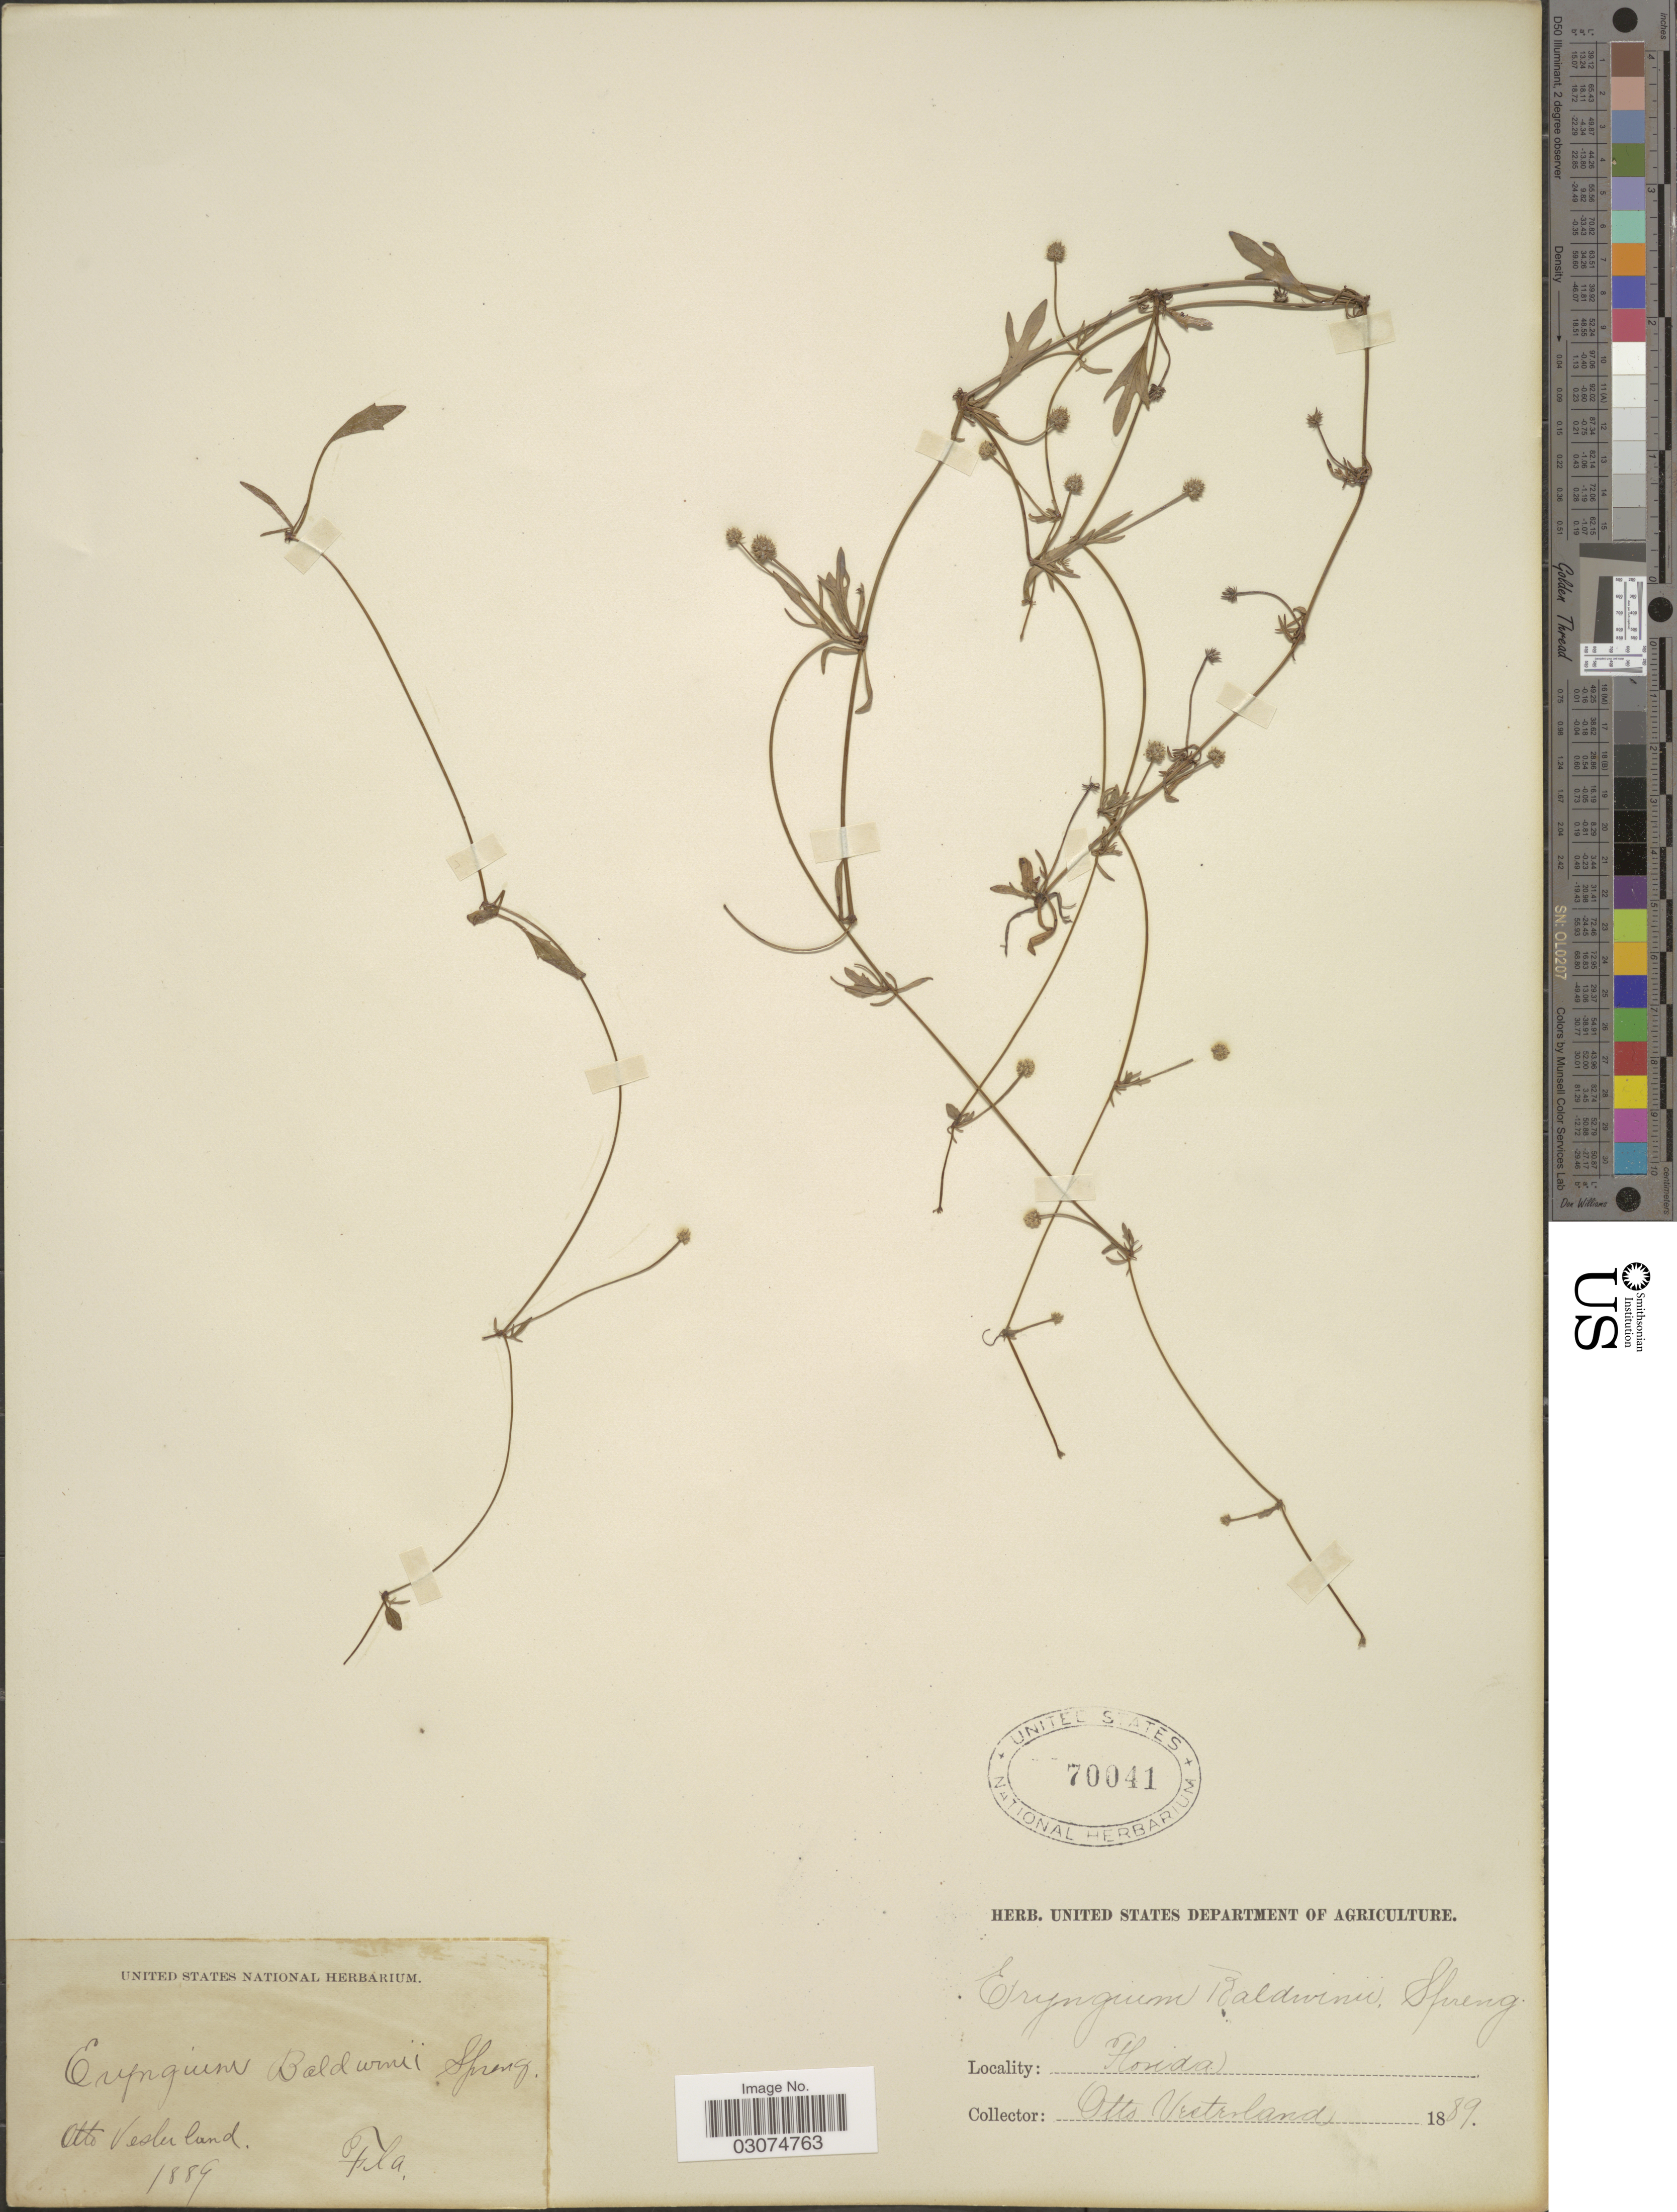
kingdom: Plantae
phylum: Tracheophyta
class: Magnoliopsida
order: Apiales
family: Apiaceae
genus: Eryngium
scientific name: Eryngium baldwinii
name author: Spreng.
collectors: O. Vesterland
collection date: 1889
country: United States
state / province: Florida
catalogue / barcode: US 70041